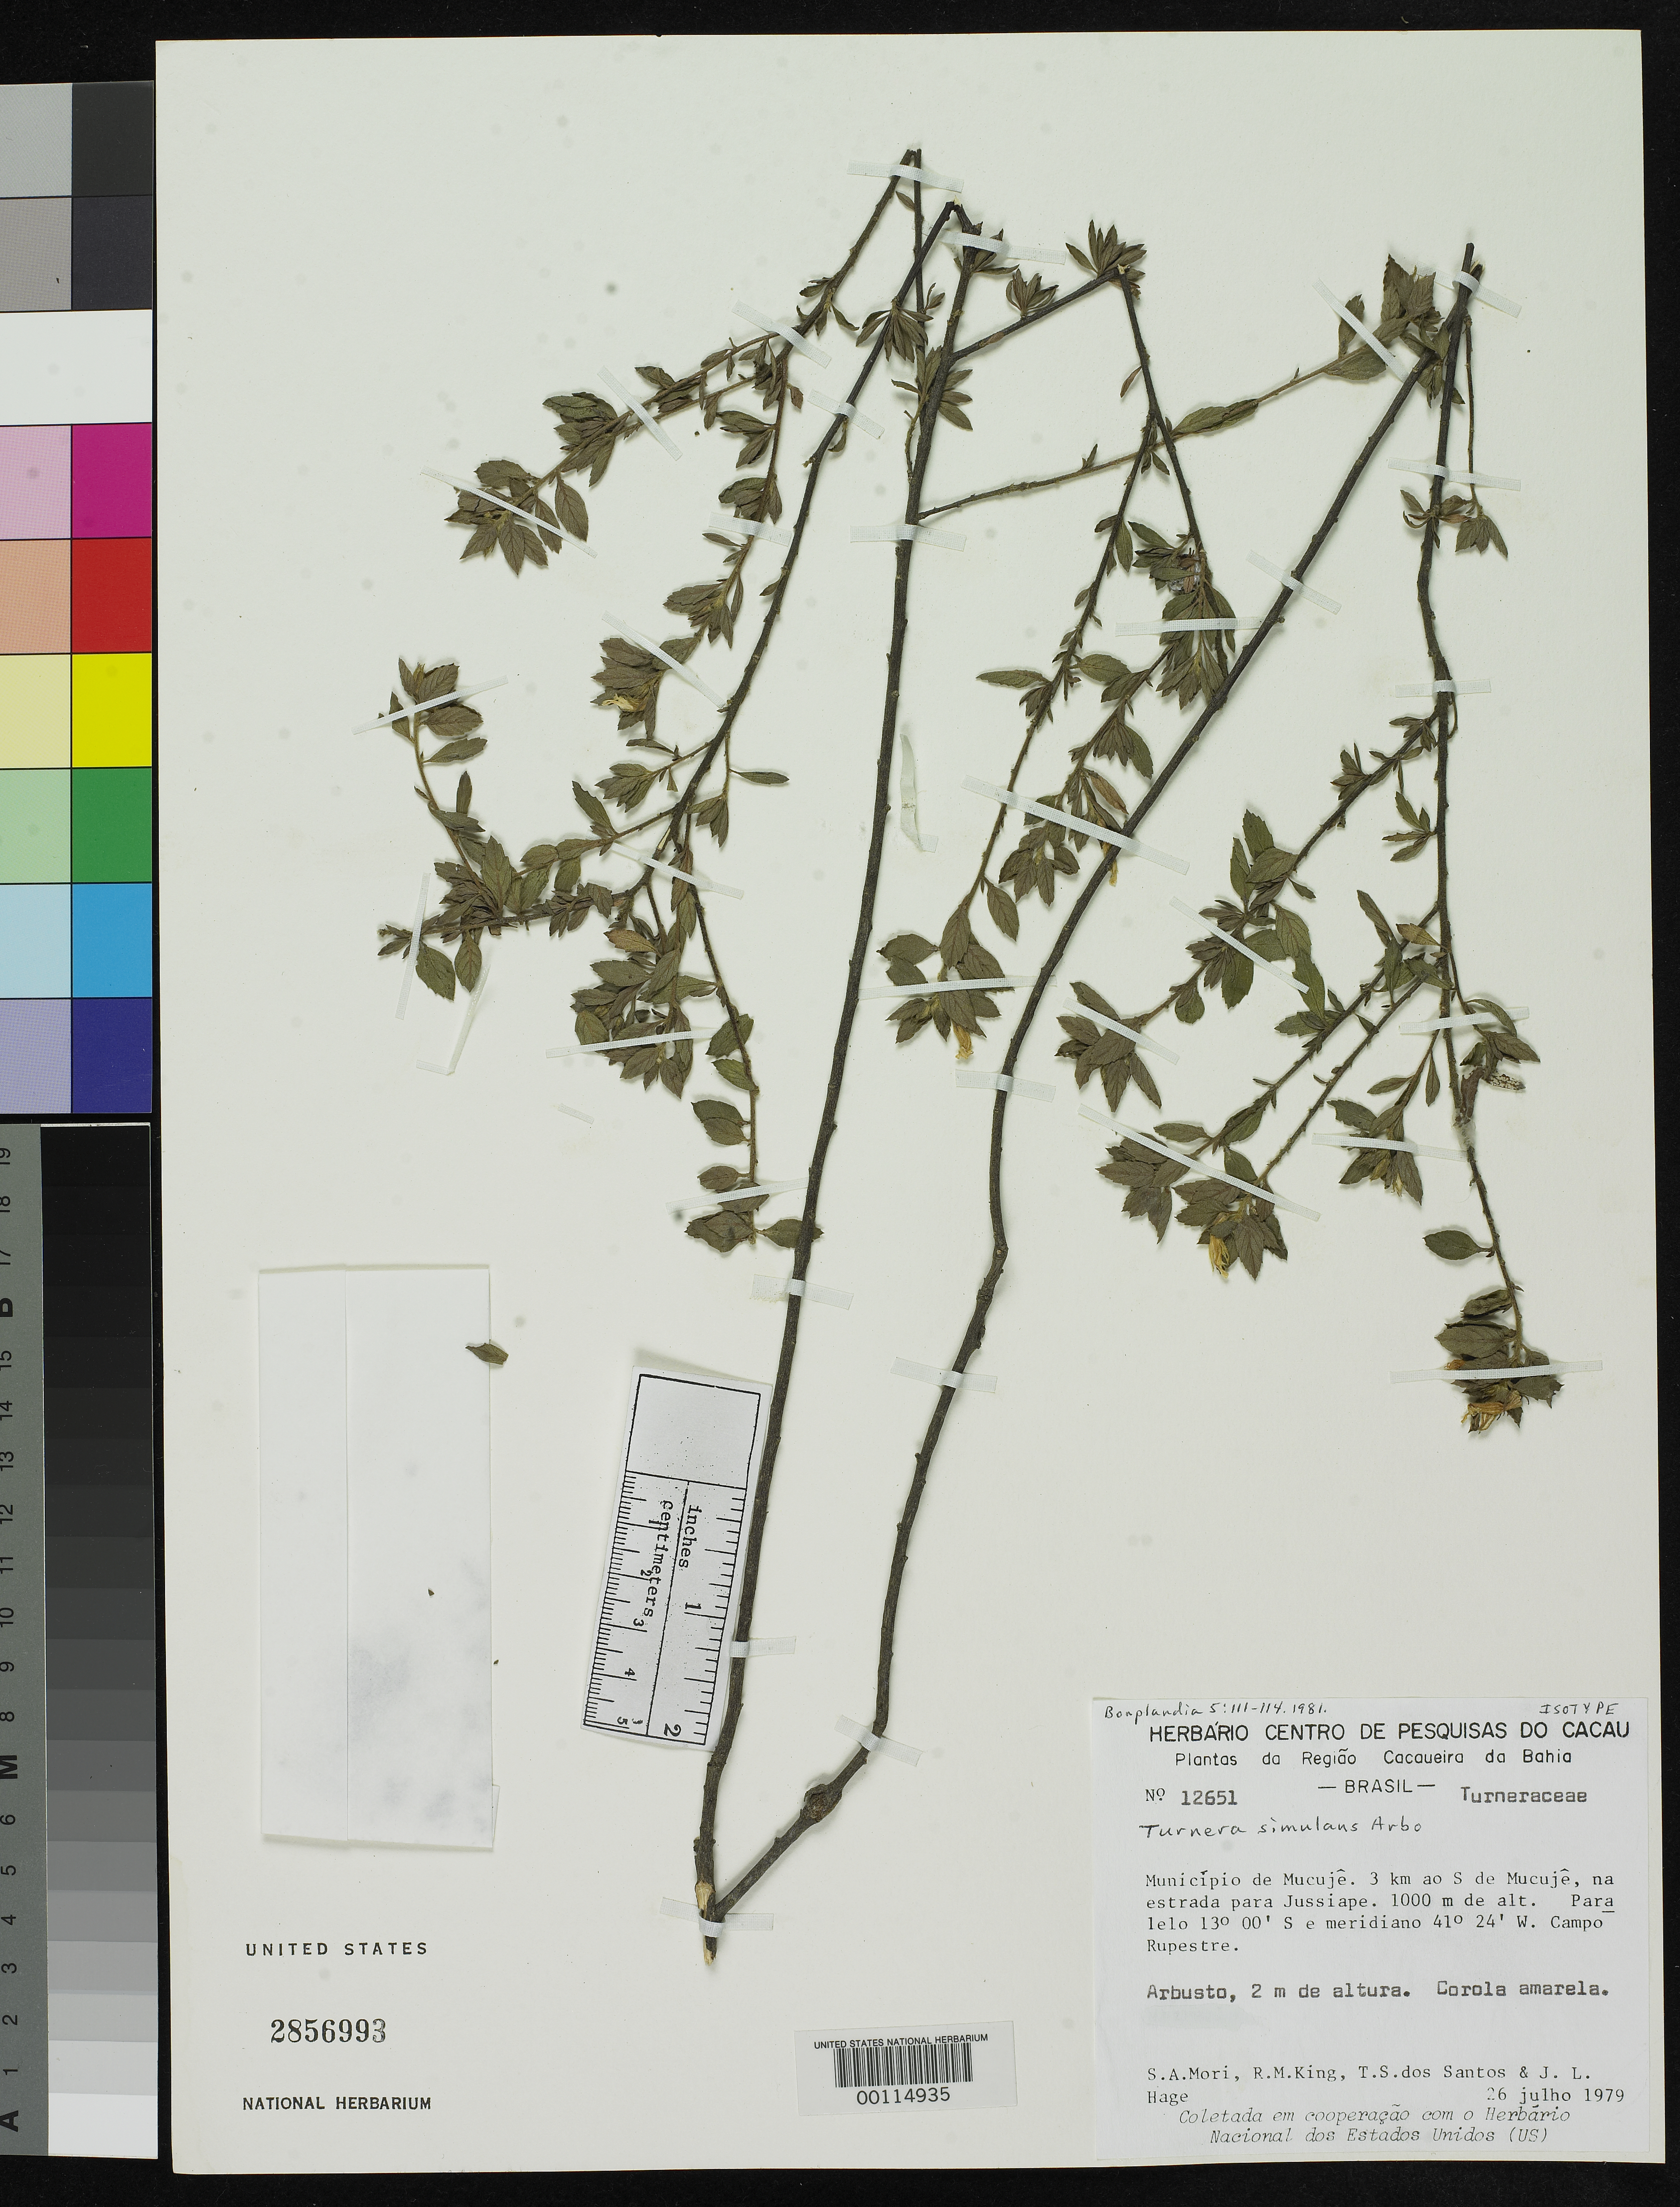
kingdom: Plantae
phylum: Tracheophyta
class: Magnoliopsida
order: Malpighiales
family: Turneraceae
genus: Turnera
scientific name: Turnera simulans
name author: Arbo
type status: Isotype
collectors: S. Mori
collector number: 12651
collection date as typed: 26 Jul 1979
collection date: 1979-07-26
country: Brazil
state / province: Bahia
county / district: Mucugê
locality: S de Mucuji.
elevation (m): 1000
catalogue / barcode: US 2856993